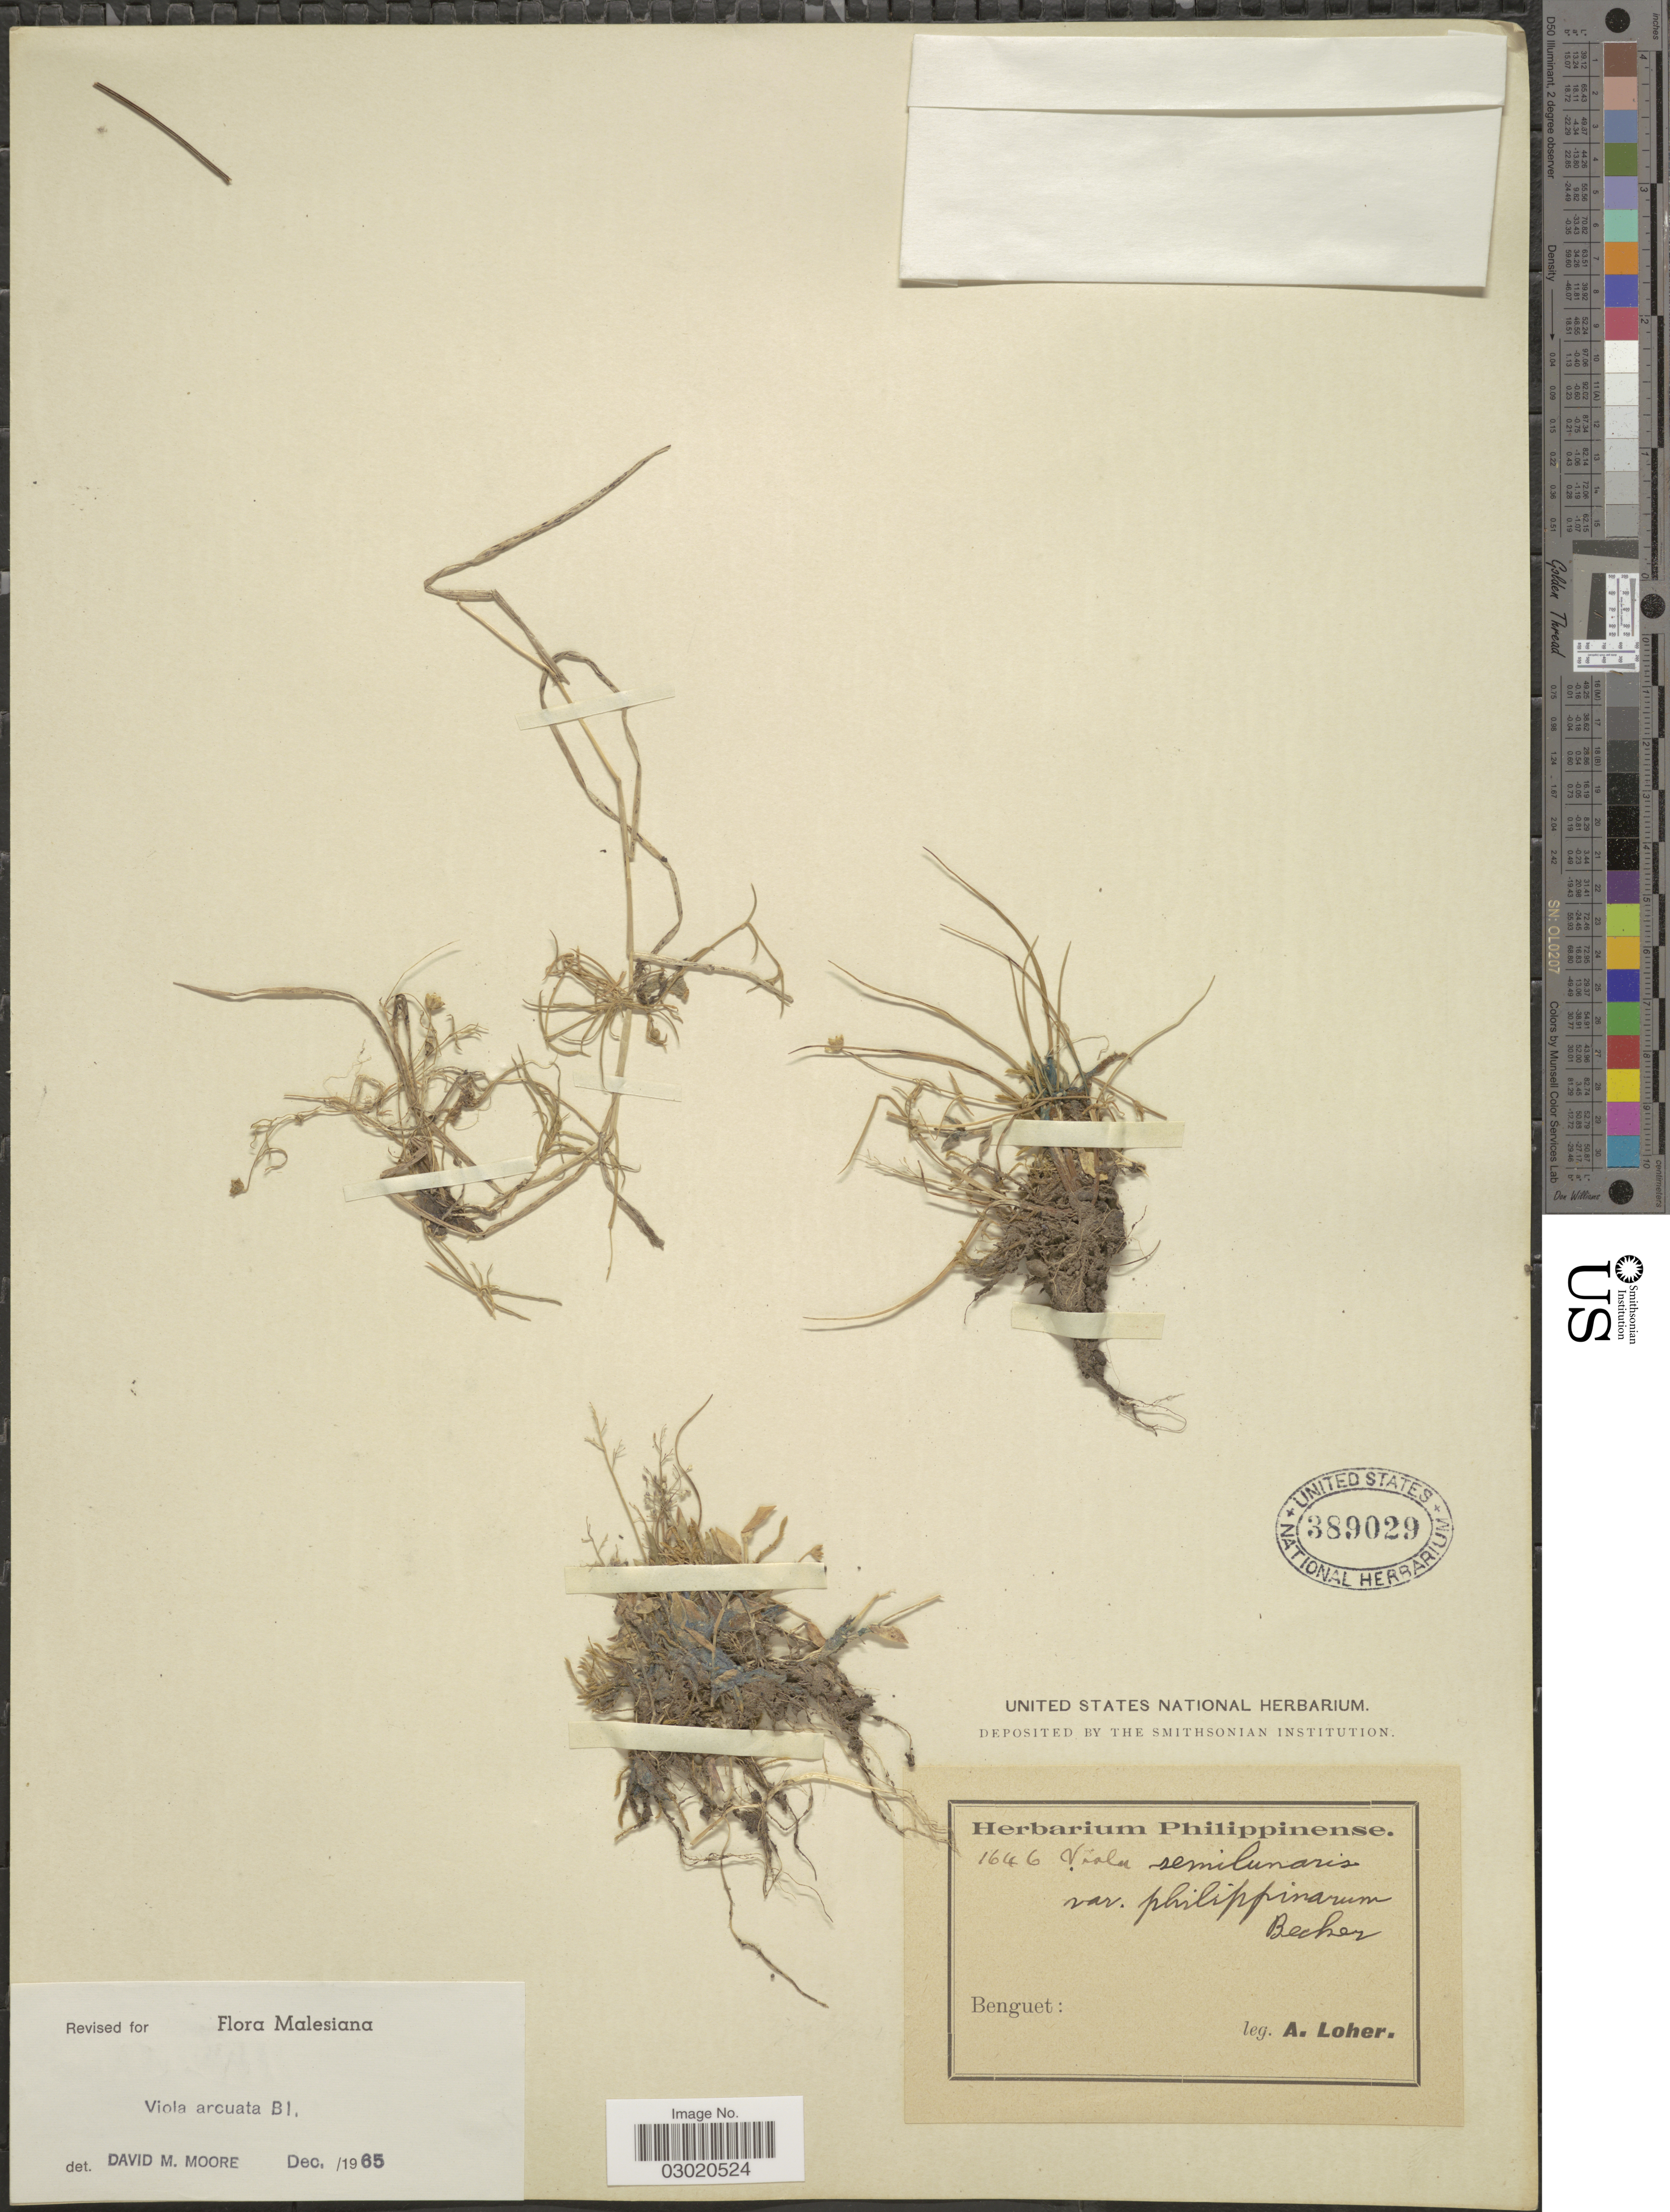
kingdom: Plantae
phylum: Tracheophyta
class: Magnoliopsida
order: Malpighiales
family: Violaceae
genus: Viola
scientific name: Viola arcuata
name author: Blume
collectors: A. Loher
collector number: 1646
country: Philippines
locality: Benguet.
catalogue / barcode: US 389029